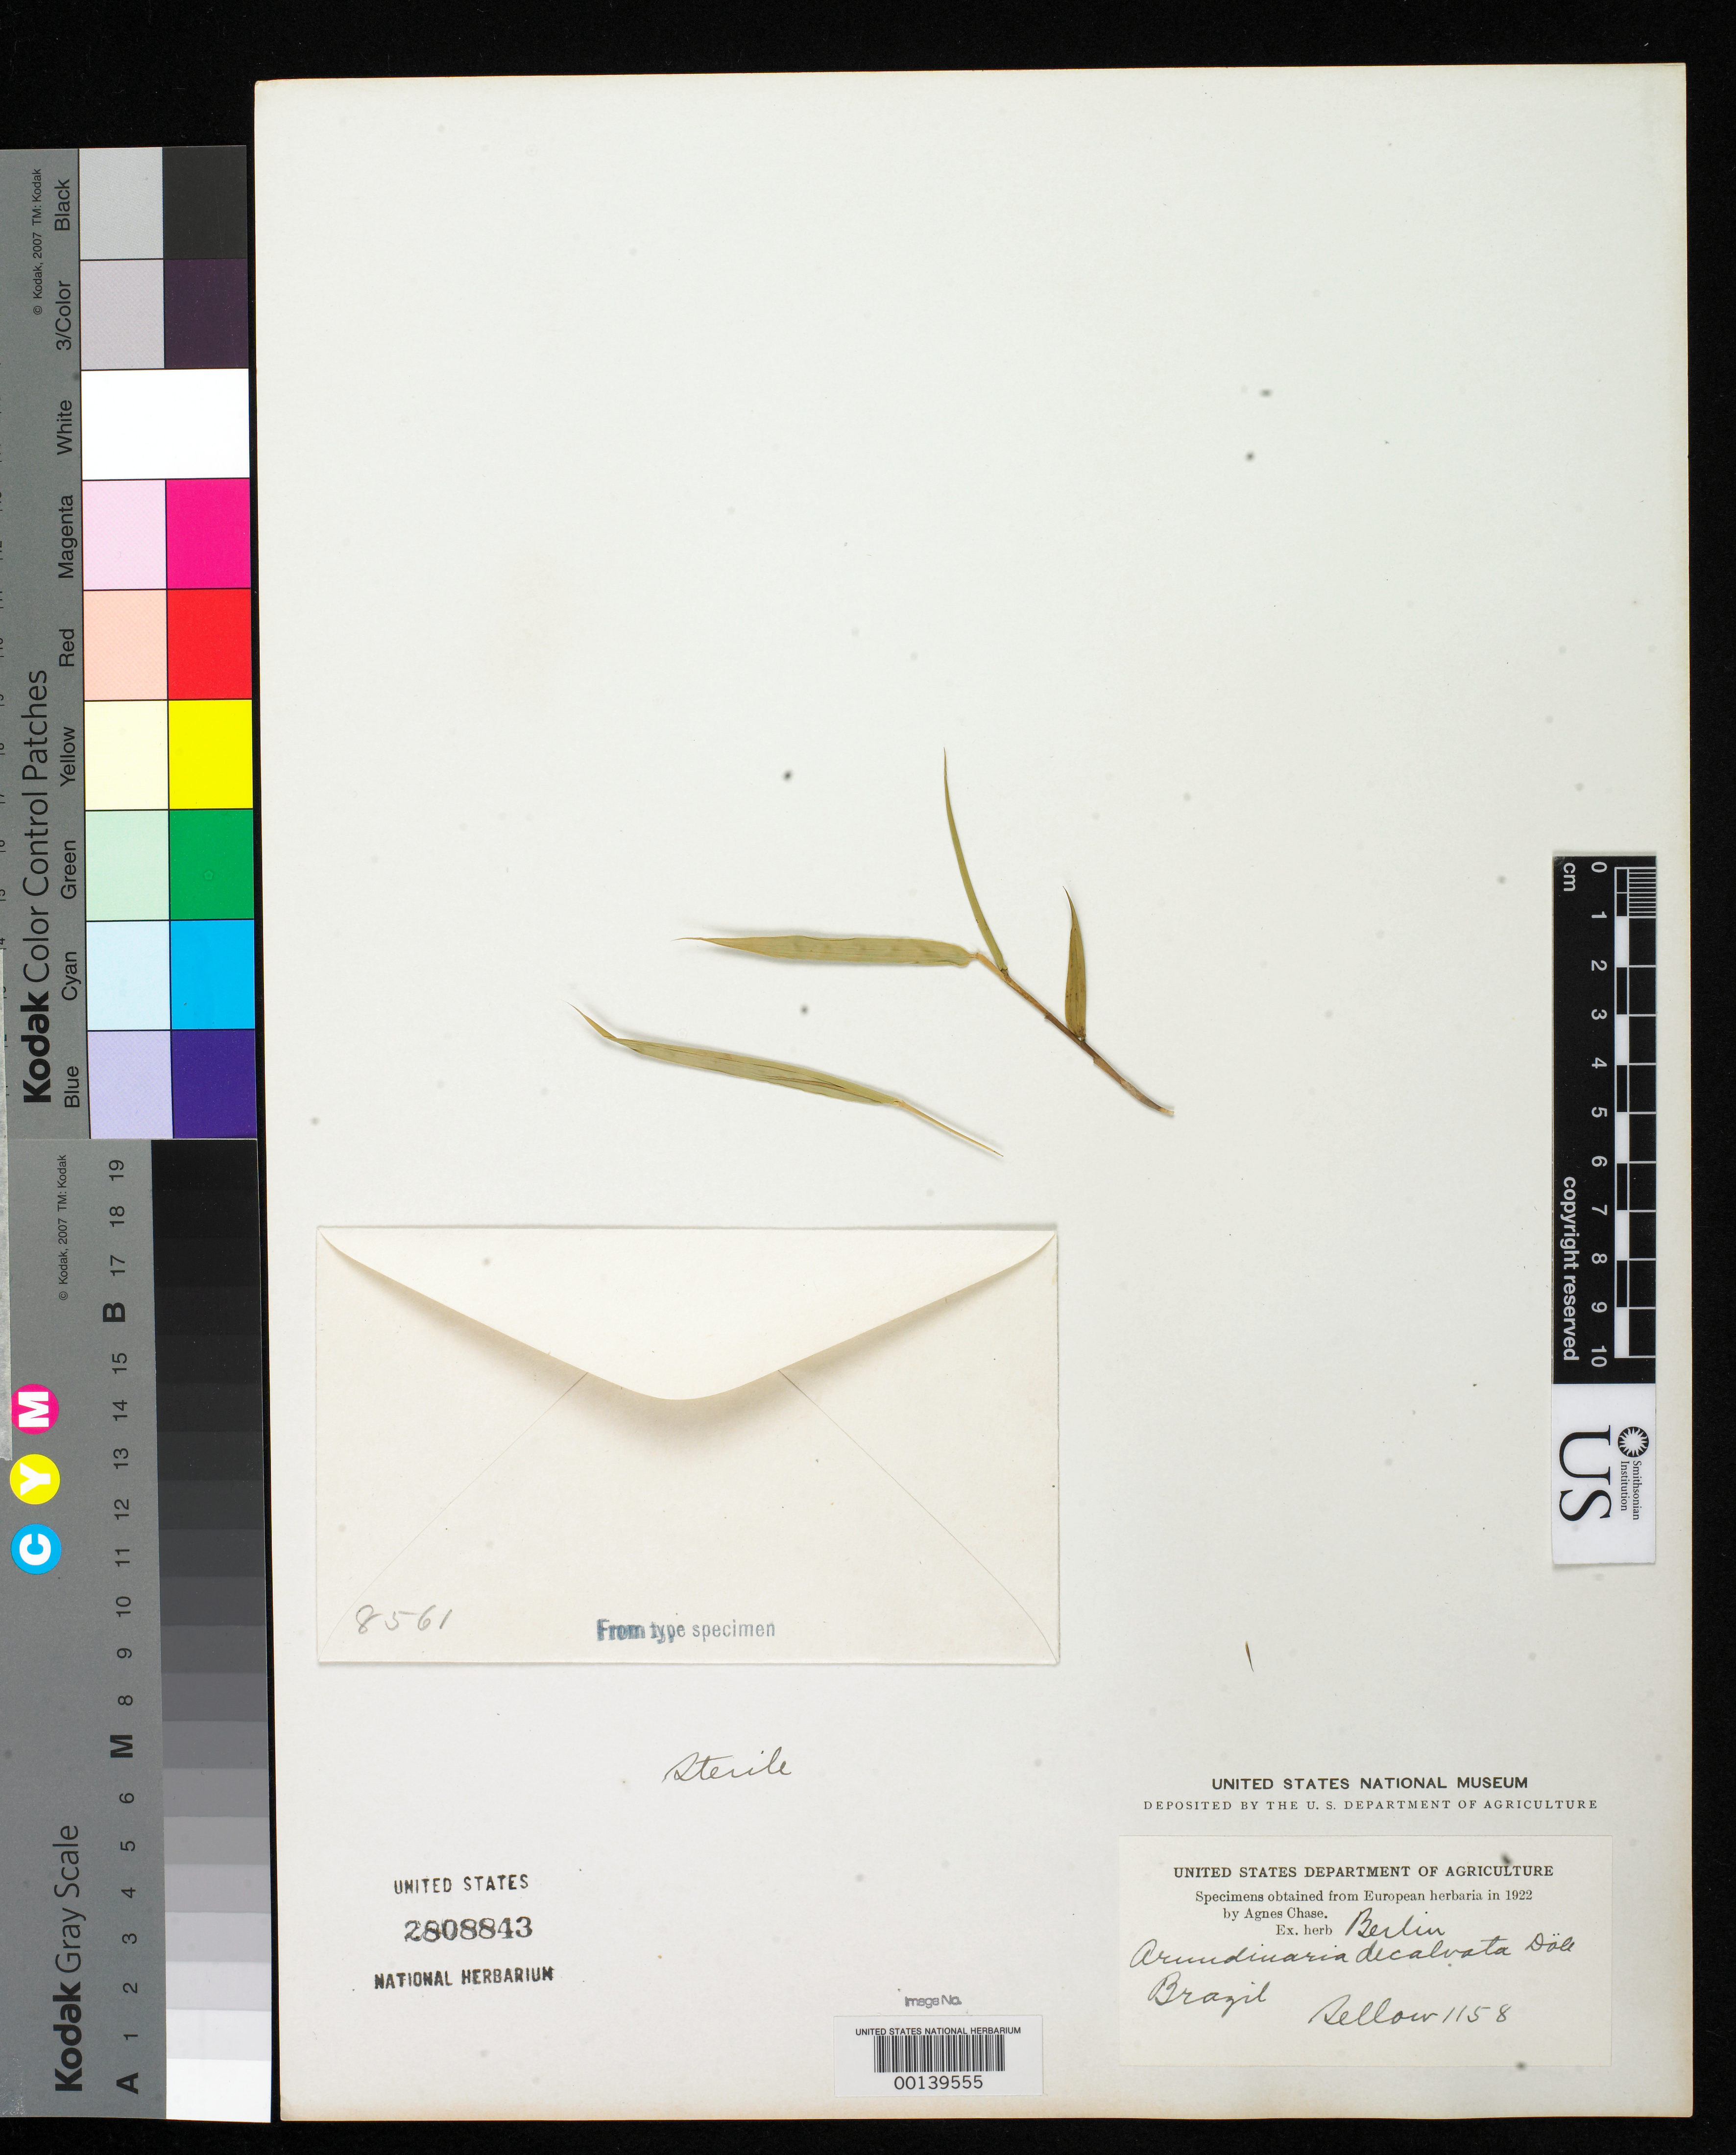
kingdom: Plantae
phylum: Tracheophyta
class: Liliopsida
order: Poales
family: Poaceae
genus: Arundinaria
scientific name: Arundinaria decalvata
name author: Döll in Mart.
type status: Type Collection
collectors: F. Sellow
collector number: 1158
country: Brazil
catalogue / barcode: US 2808843